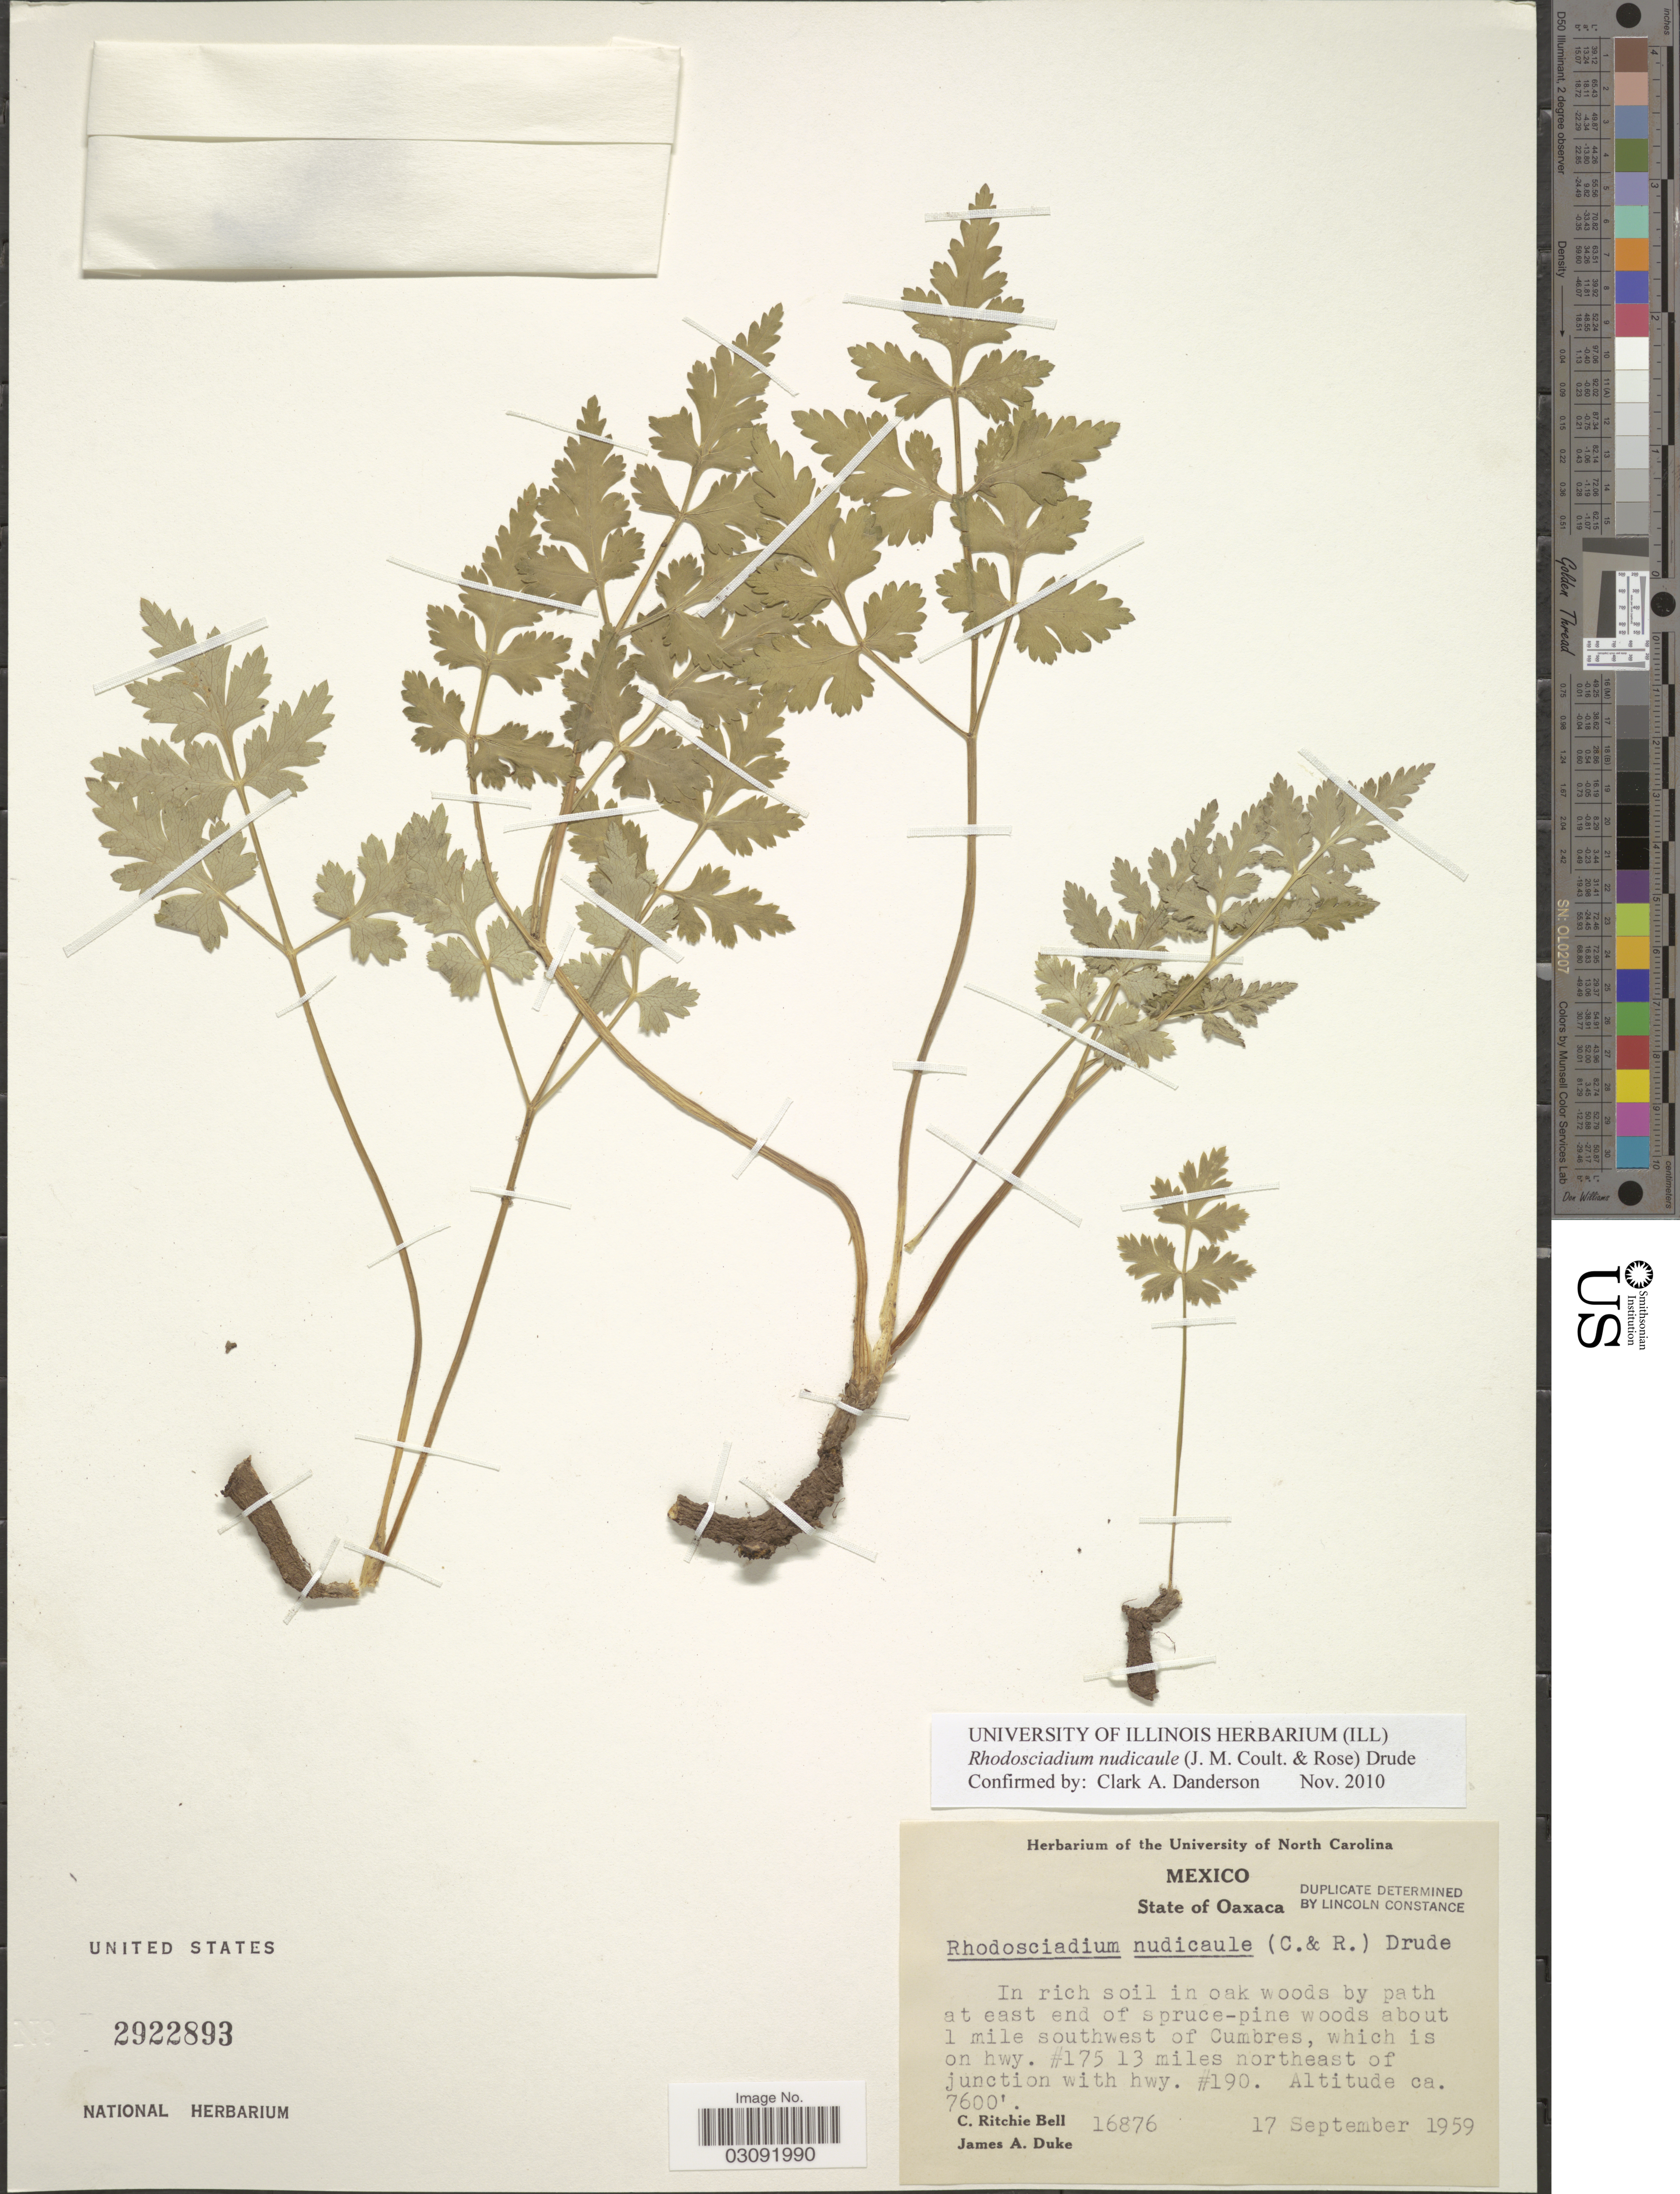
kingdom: Plantae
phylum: Tracheophyta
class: Magnoliopsida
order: Apiales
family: Apiaceae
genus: Rhodosciadium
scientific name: Rhodosciadium nudicaule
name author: Drude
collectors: C. R. Bell & J. A. Duke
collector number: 16876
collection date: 1959-09-17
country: Mexico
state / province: Oaxaca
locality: In rich soil in oak woods by path at east of spruce-pine woods about 1 mile southwest of Cumbres, which is on hwy. #175 13 miles northeast of junction with hwy. #190.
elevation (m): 2316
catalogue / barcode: US 2922893